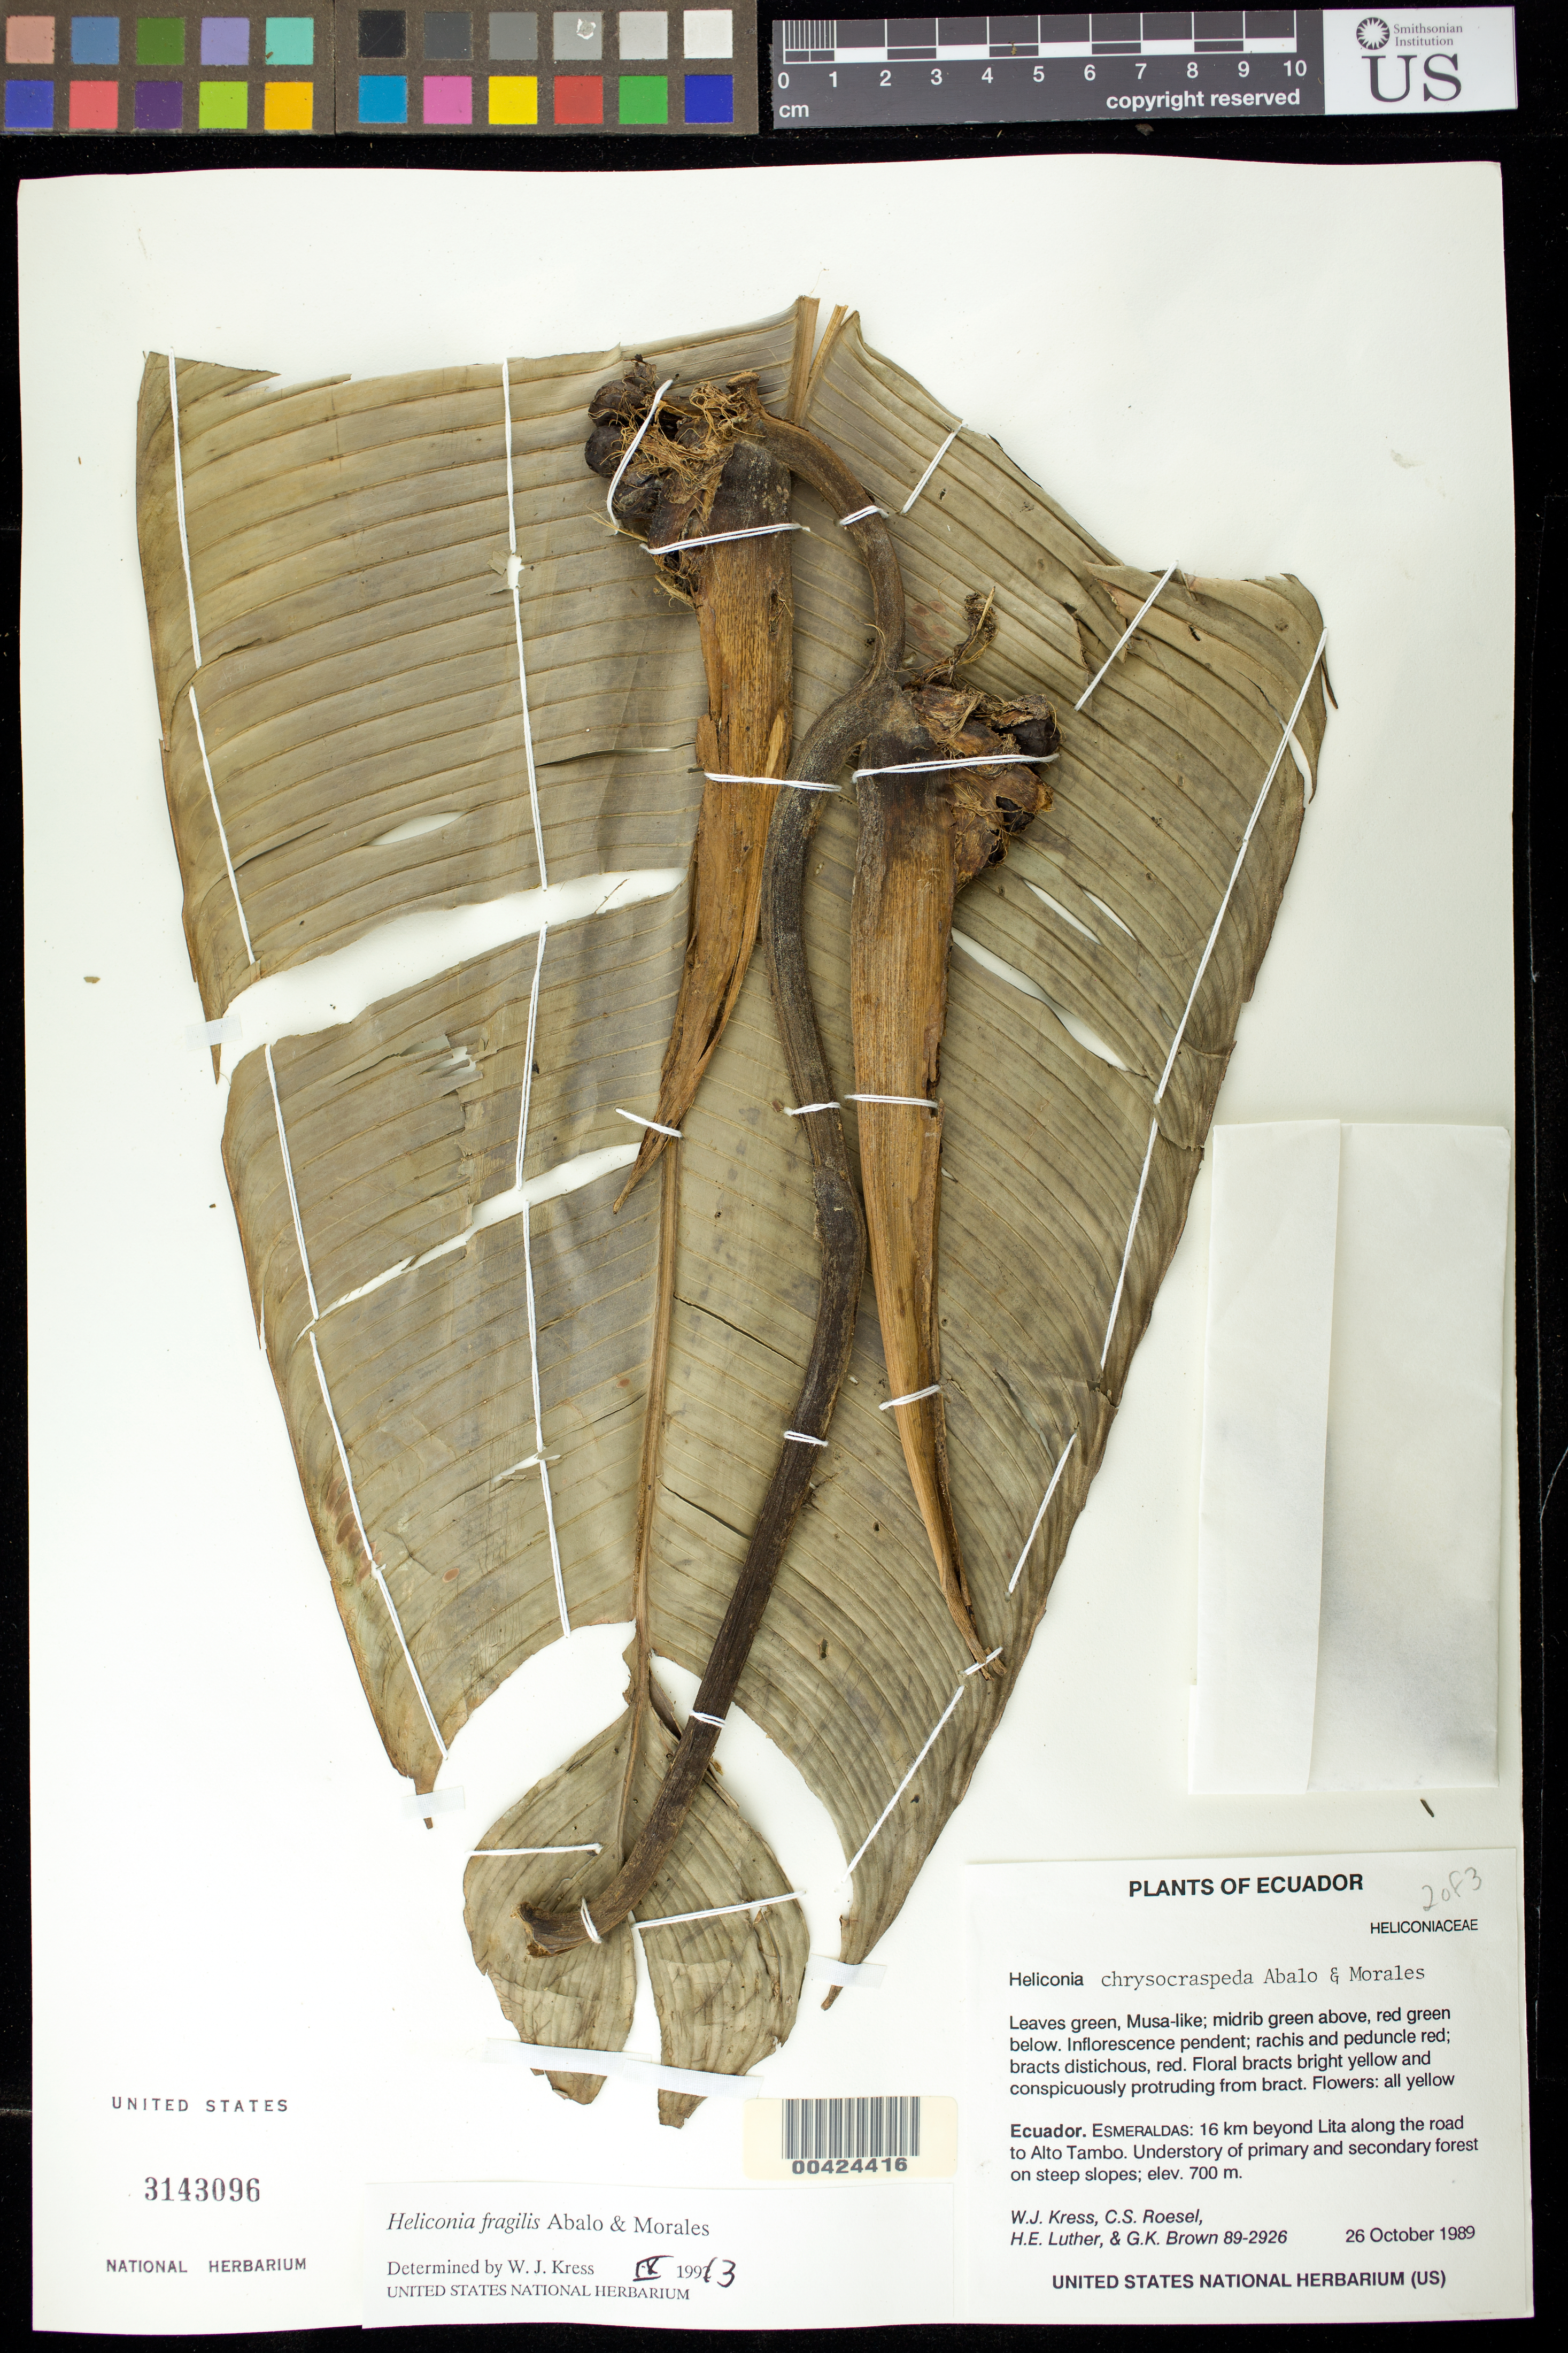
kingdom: Plantae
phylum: Tracheophyta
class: Liliopsida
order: Zingiberales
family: Heliconiaceae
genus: Heliconia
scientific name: Heliconia fragilis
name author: Abalo & G. Morales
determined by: Kress, W. J., (US), Smithsonian Institution - National Museum of Natural History (UNITED STATES)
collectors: W. J. Kress, C. S. Roesel, Harry E. Luther & G. K. Brown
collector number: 89-2926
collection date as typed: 26 Oct 1989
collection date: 1989-10-26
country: Ecuador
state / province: Esmeraldas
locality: Lita, 16 km beyond; along road to Alto Tambo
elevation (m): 700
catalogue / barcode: US 3143096